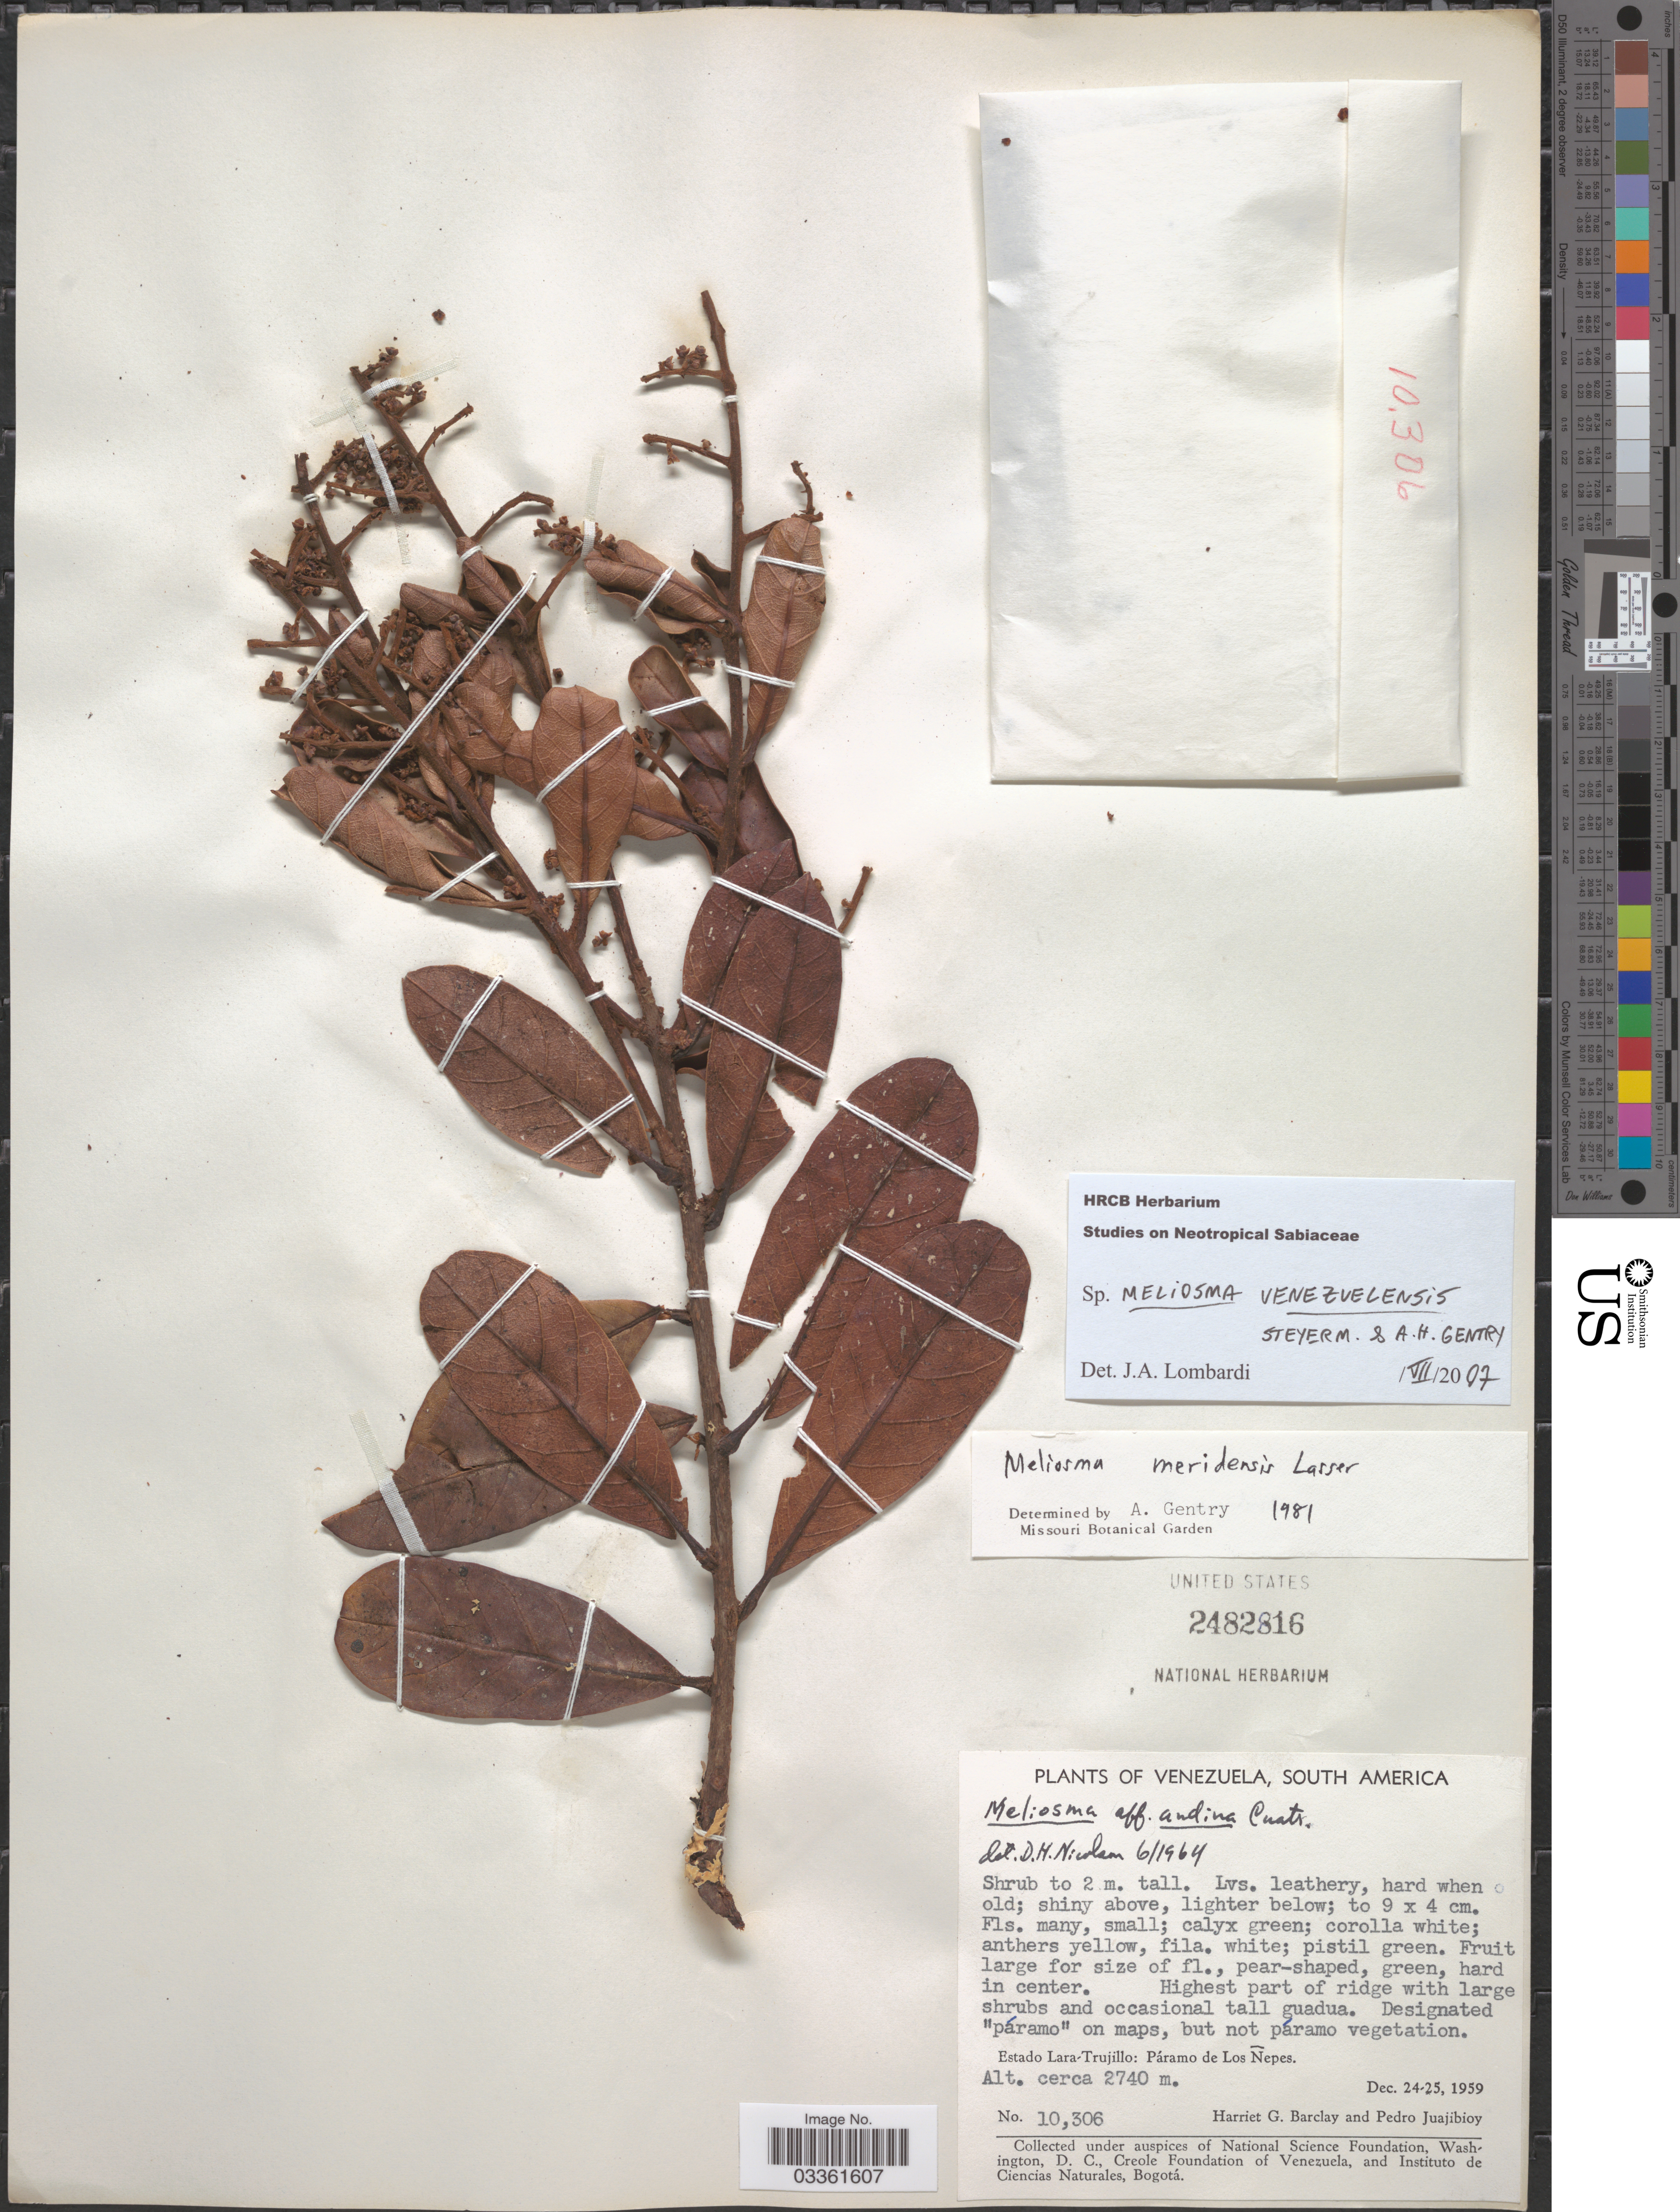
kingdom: Plantae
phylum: Tracheophyta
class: Magnoliopsida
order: Proteales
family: Sabiaceae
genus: Meliosma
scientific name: Meliosma venezuelensis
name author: Steyerm. & A.H. Gentry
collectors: H. G. Barclay & P. Juajibioy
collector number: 10306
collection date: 1959-12-24/1959-12-25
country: Venezuela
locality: Estado Lara-Trujillo: Páramo de Los Ñepes.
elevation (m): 2740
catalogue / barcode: US 2482816